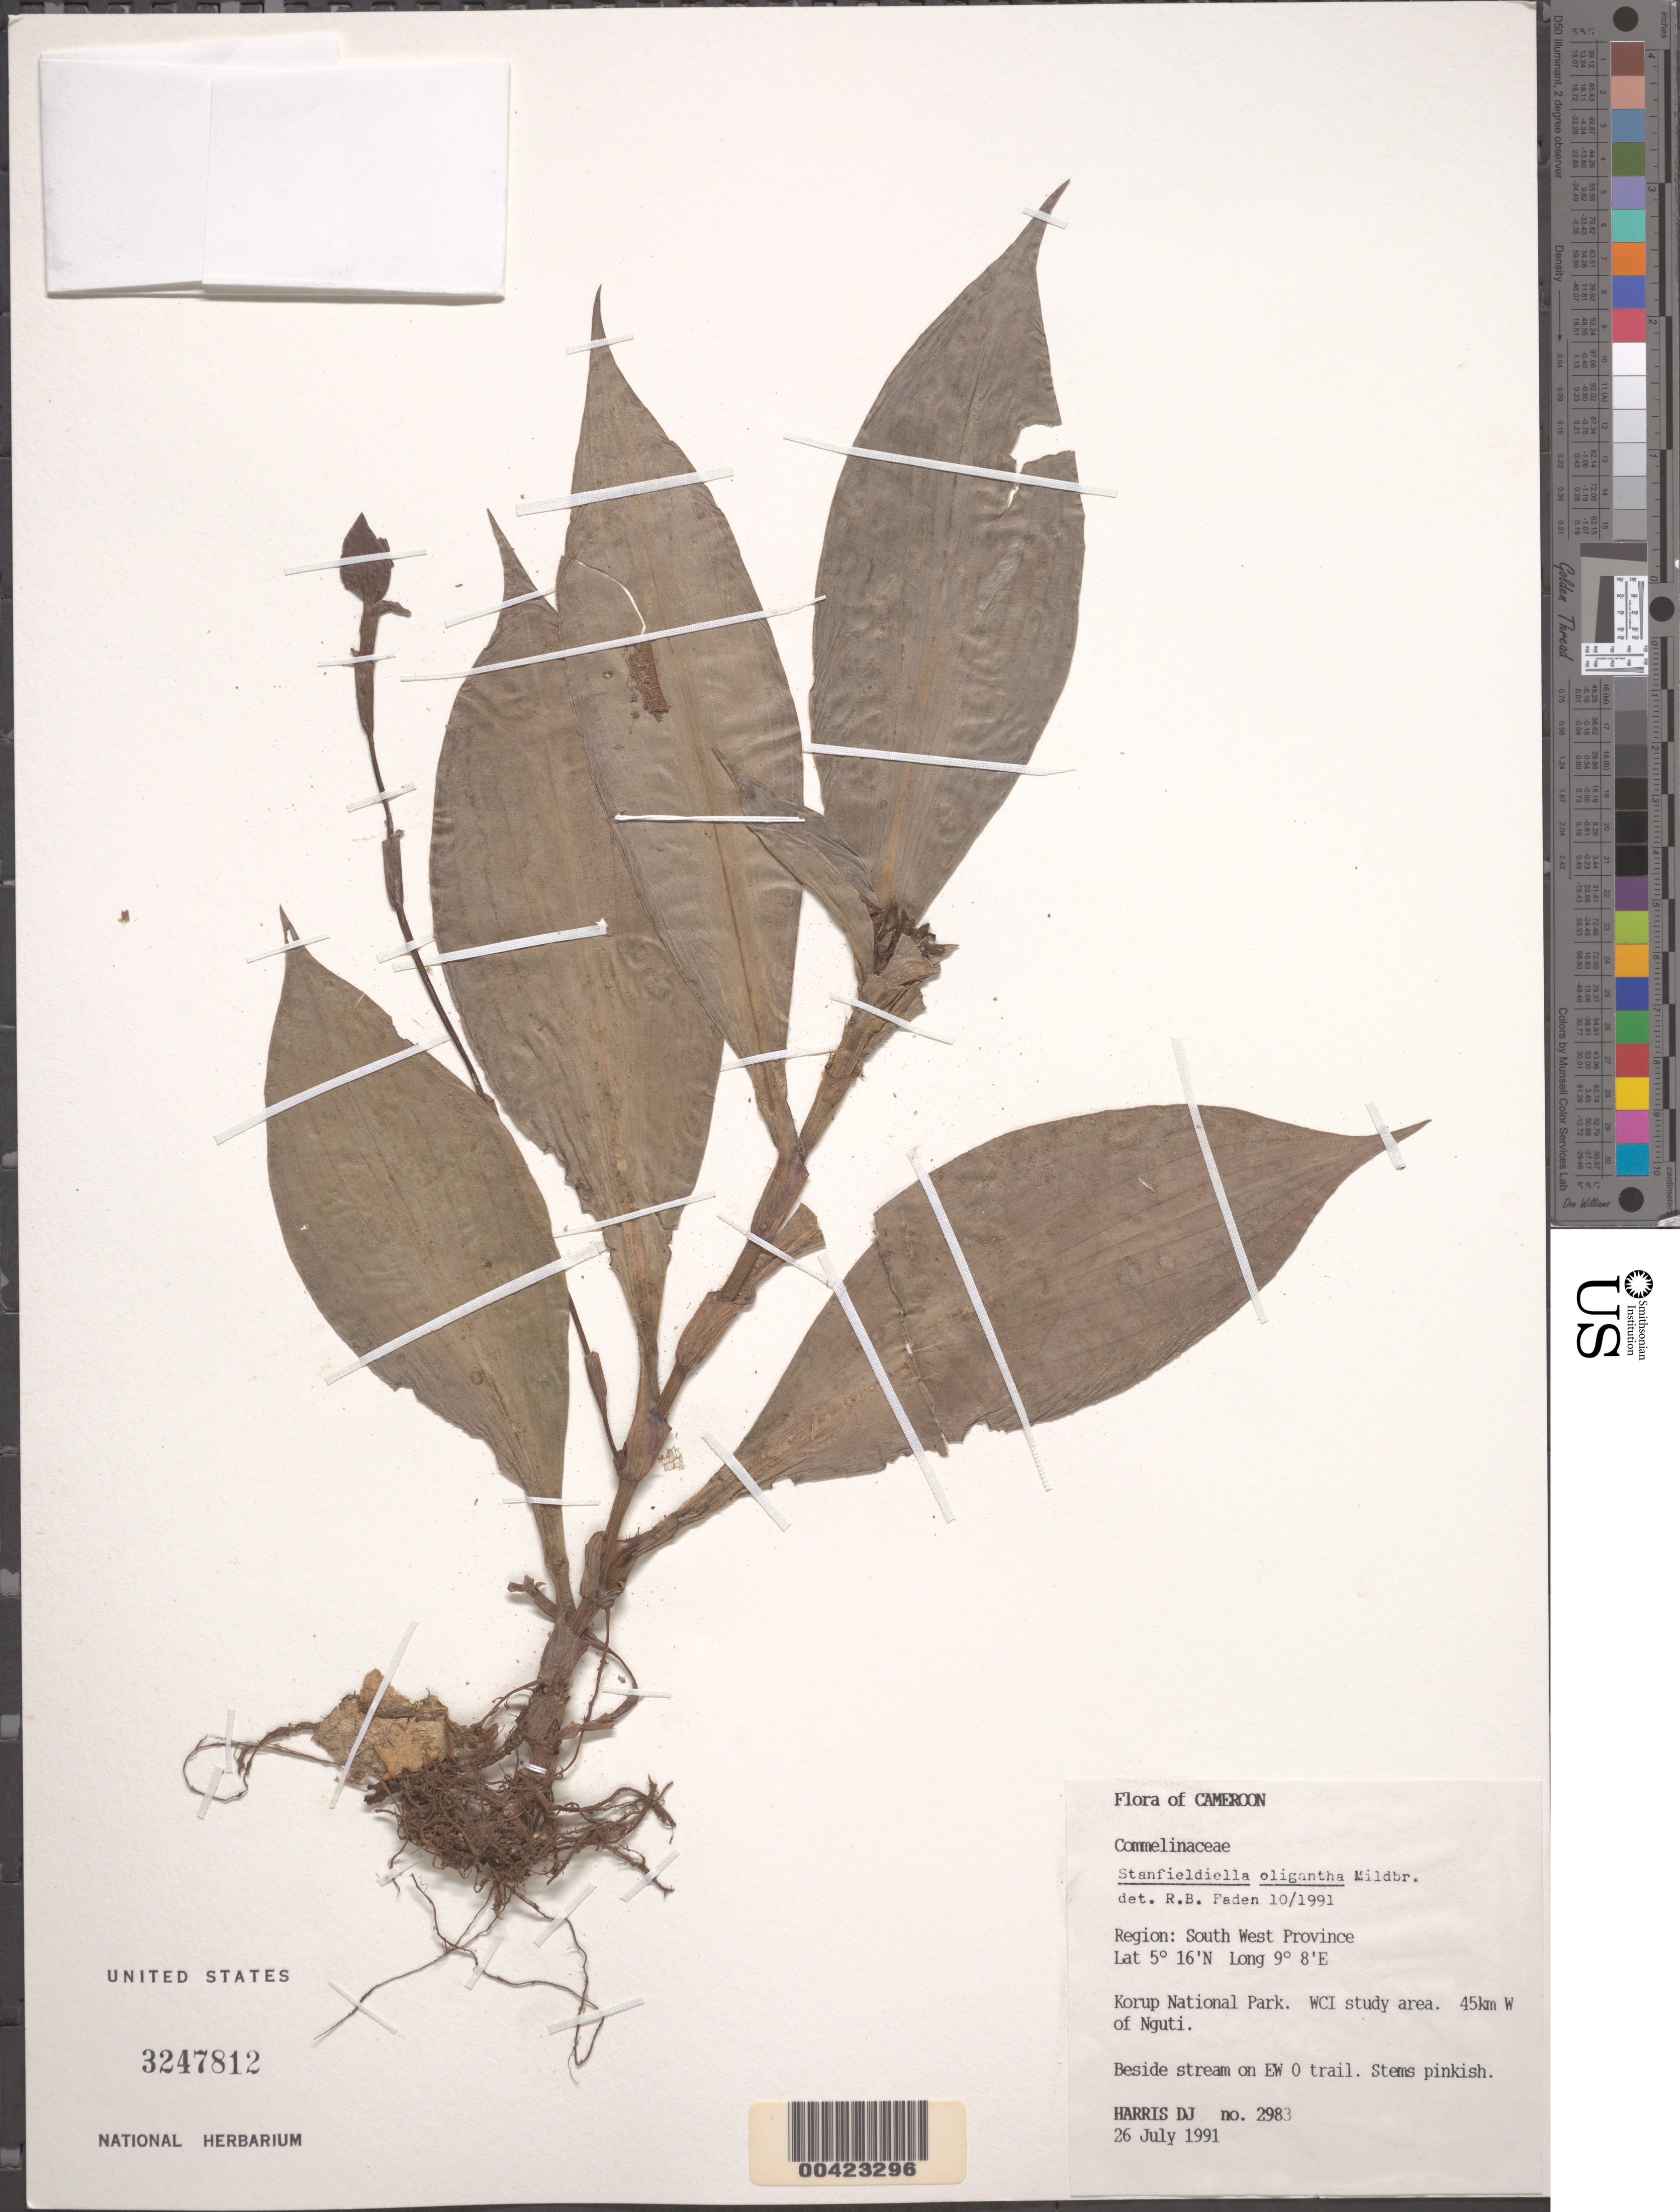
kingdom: Plantae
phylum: Tracheophyta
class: Liliopsida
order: Commelinales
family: Commelinaceae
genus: Stanfieldiella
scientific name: Stanfieldiella oligantha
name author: (Mildbr.) Brenan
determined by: Faden, Robert B., (US), Smithsonian Institution - National Museum of Natural History (UNITED STATES)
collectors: D. J. Harris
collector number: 2983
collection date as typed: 26 Jul 1991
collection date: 1991-07-26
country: Cameroon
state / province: Sud-Ouest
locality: Korup national park, wci study area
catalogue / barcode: US 3247812